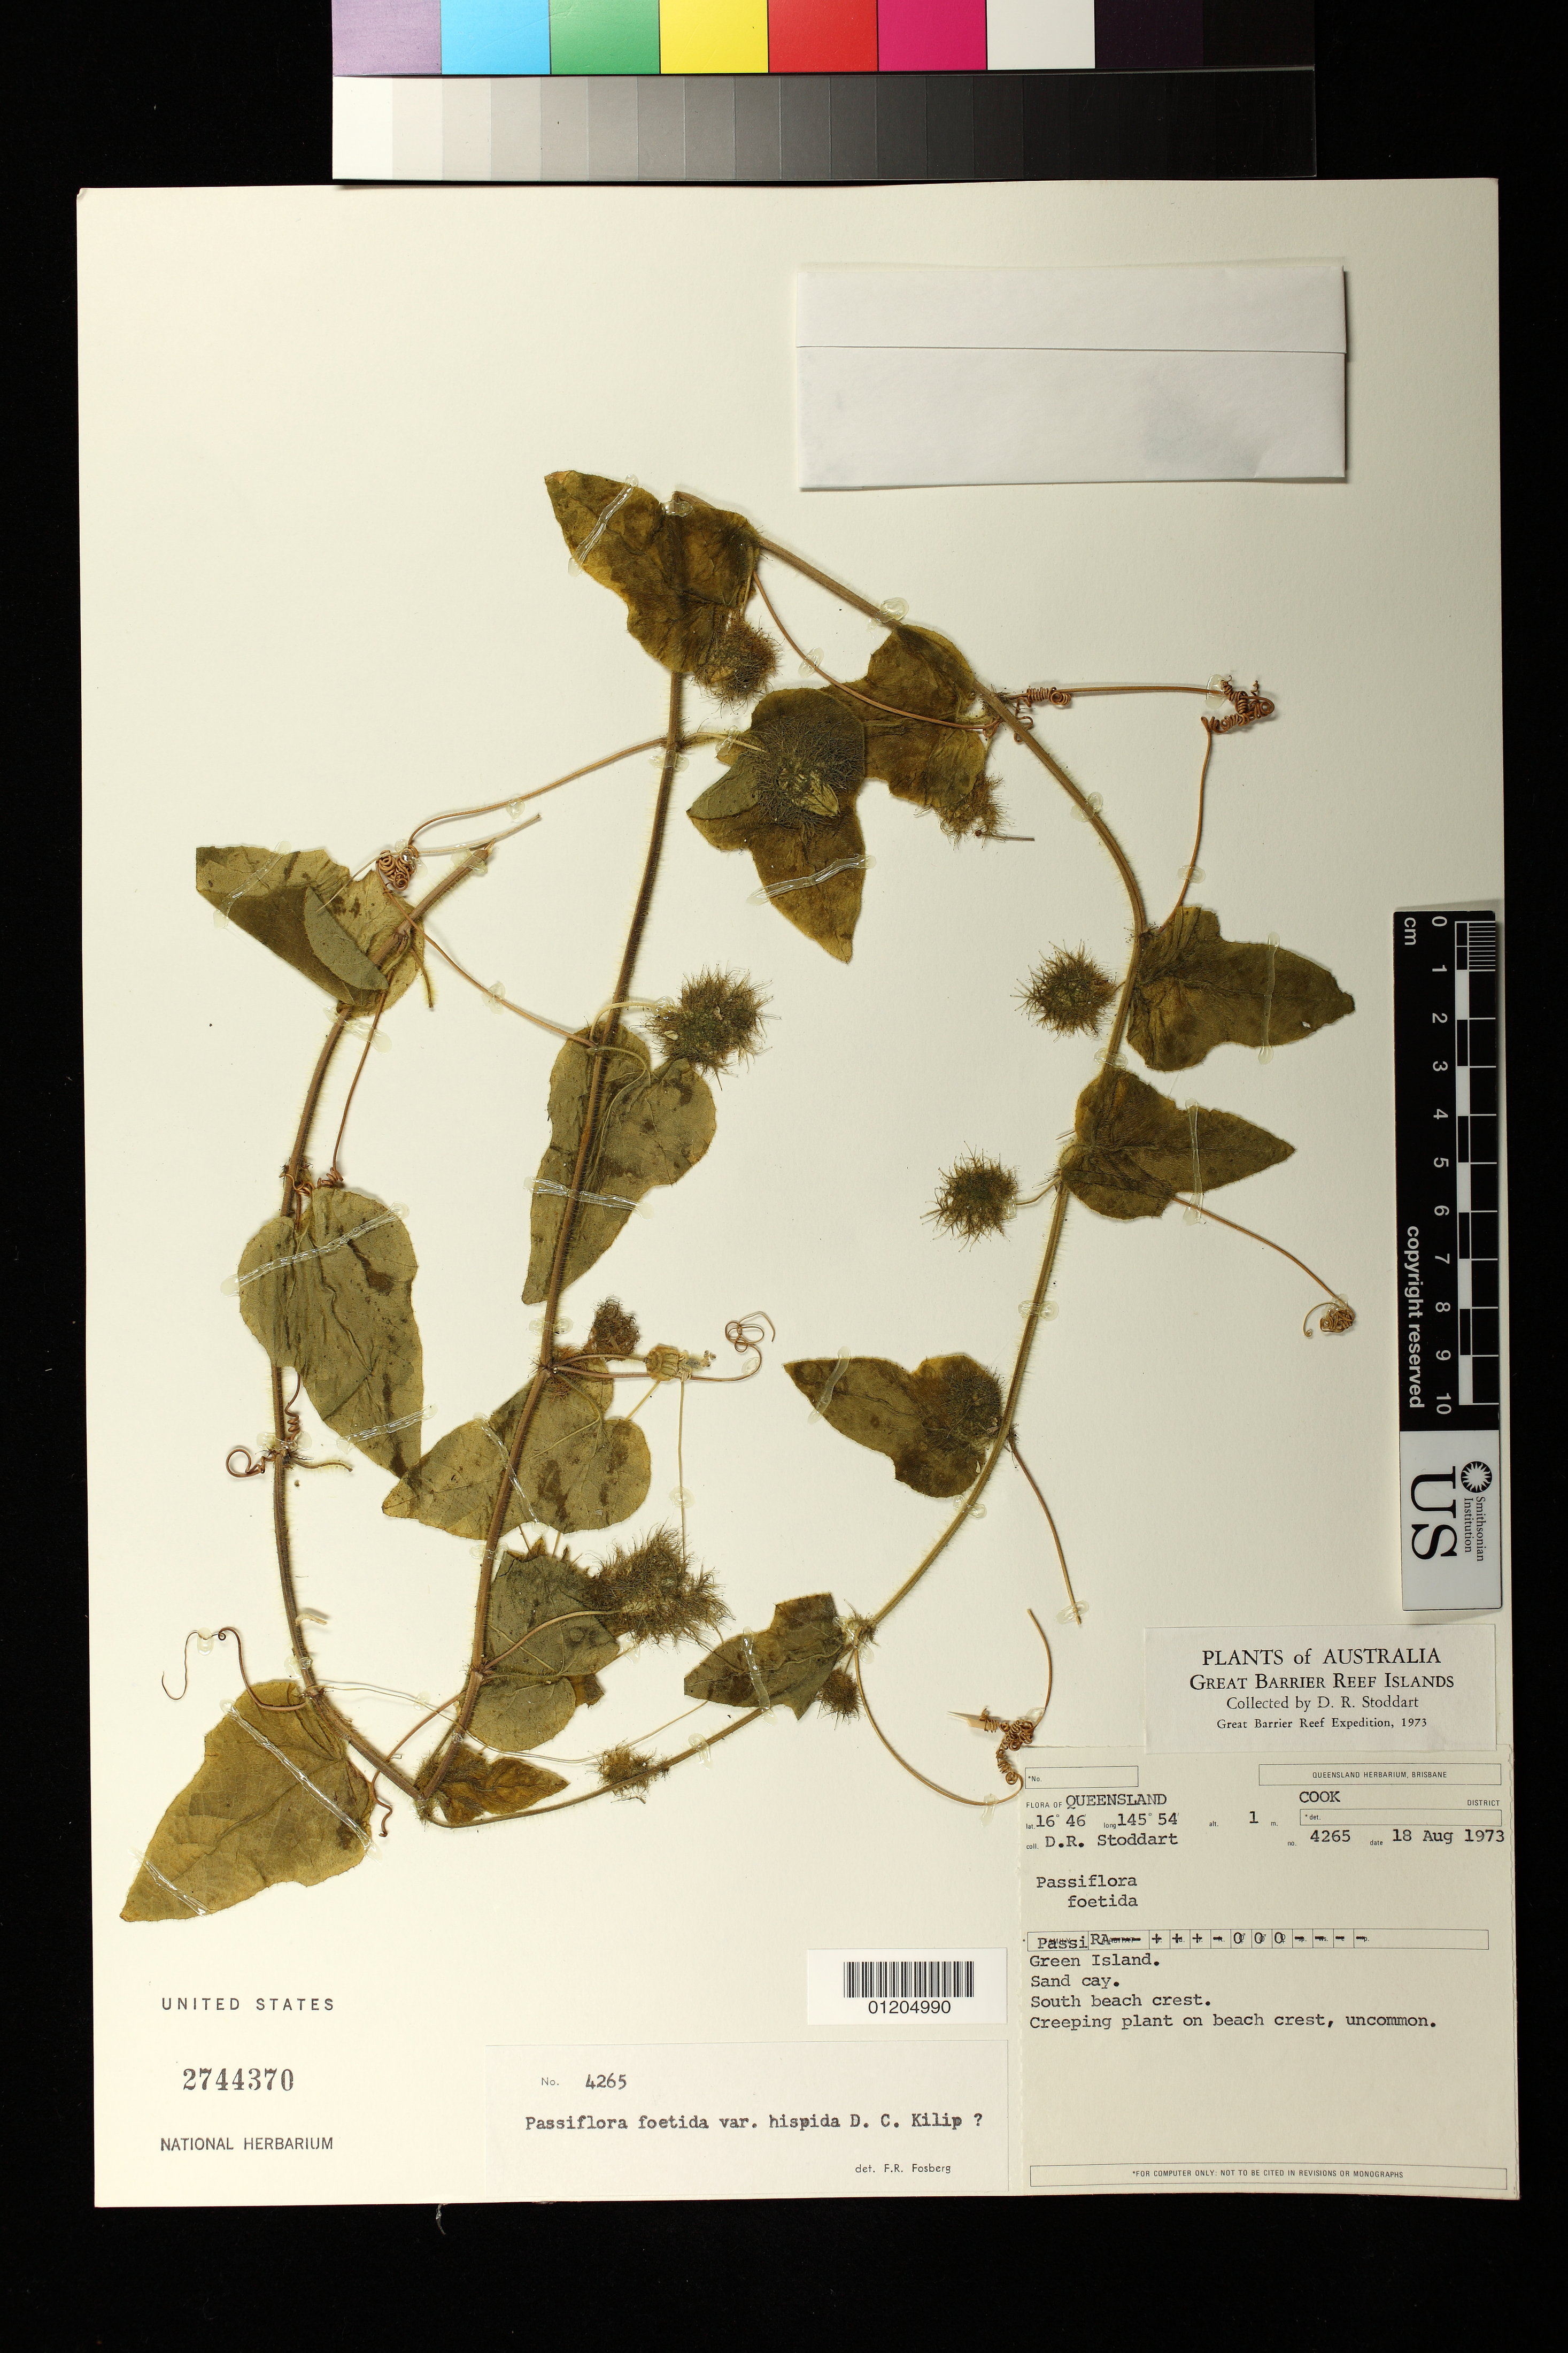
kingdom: Plantae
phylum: Tracheophyta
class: Magnoliopsida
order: Malpighiales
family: Passifloraceae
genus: Passiflora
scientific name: Passiflora foetida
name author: L.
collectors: D. R. Stoddart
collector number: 4265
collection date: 1973-08-18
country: Australia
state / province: Queensland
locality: Cook District. Green Island. Sand cay. South beach crest.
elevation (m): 1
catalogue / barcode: US 2744370